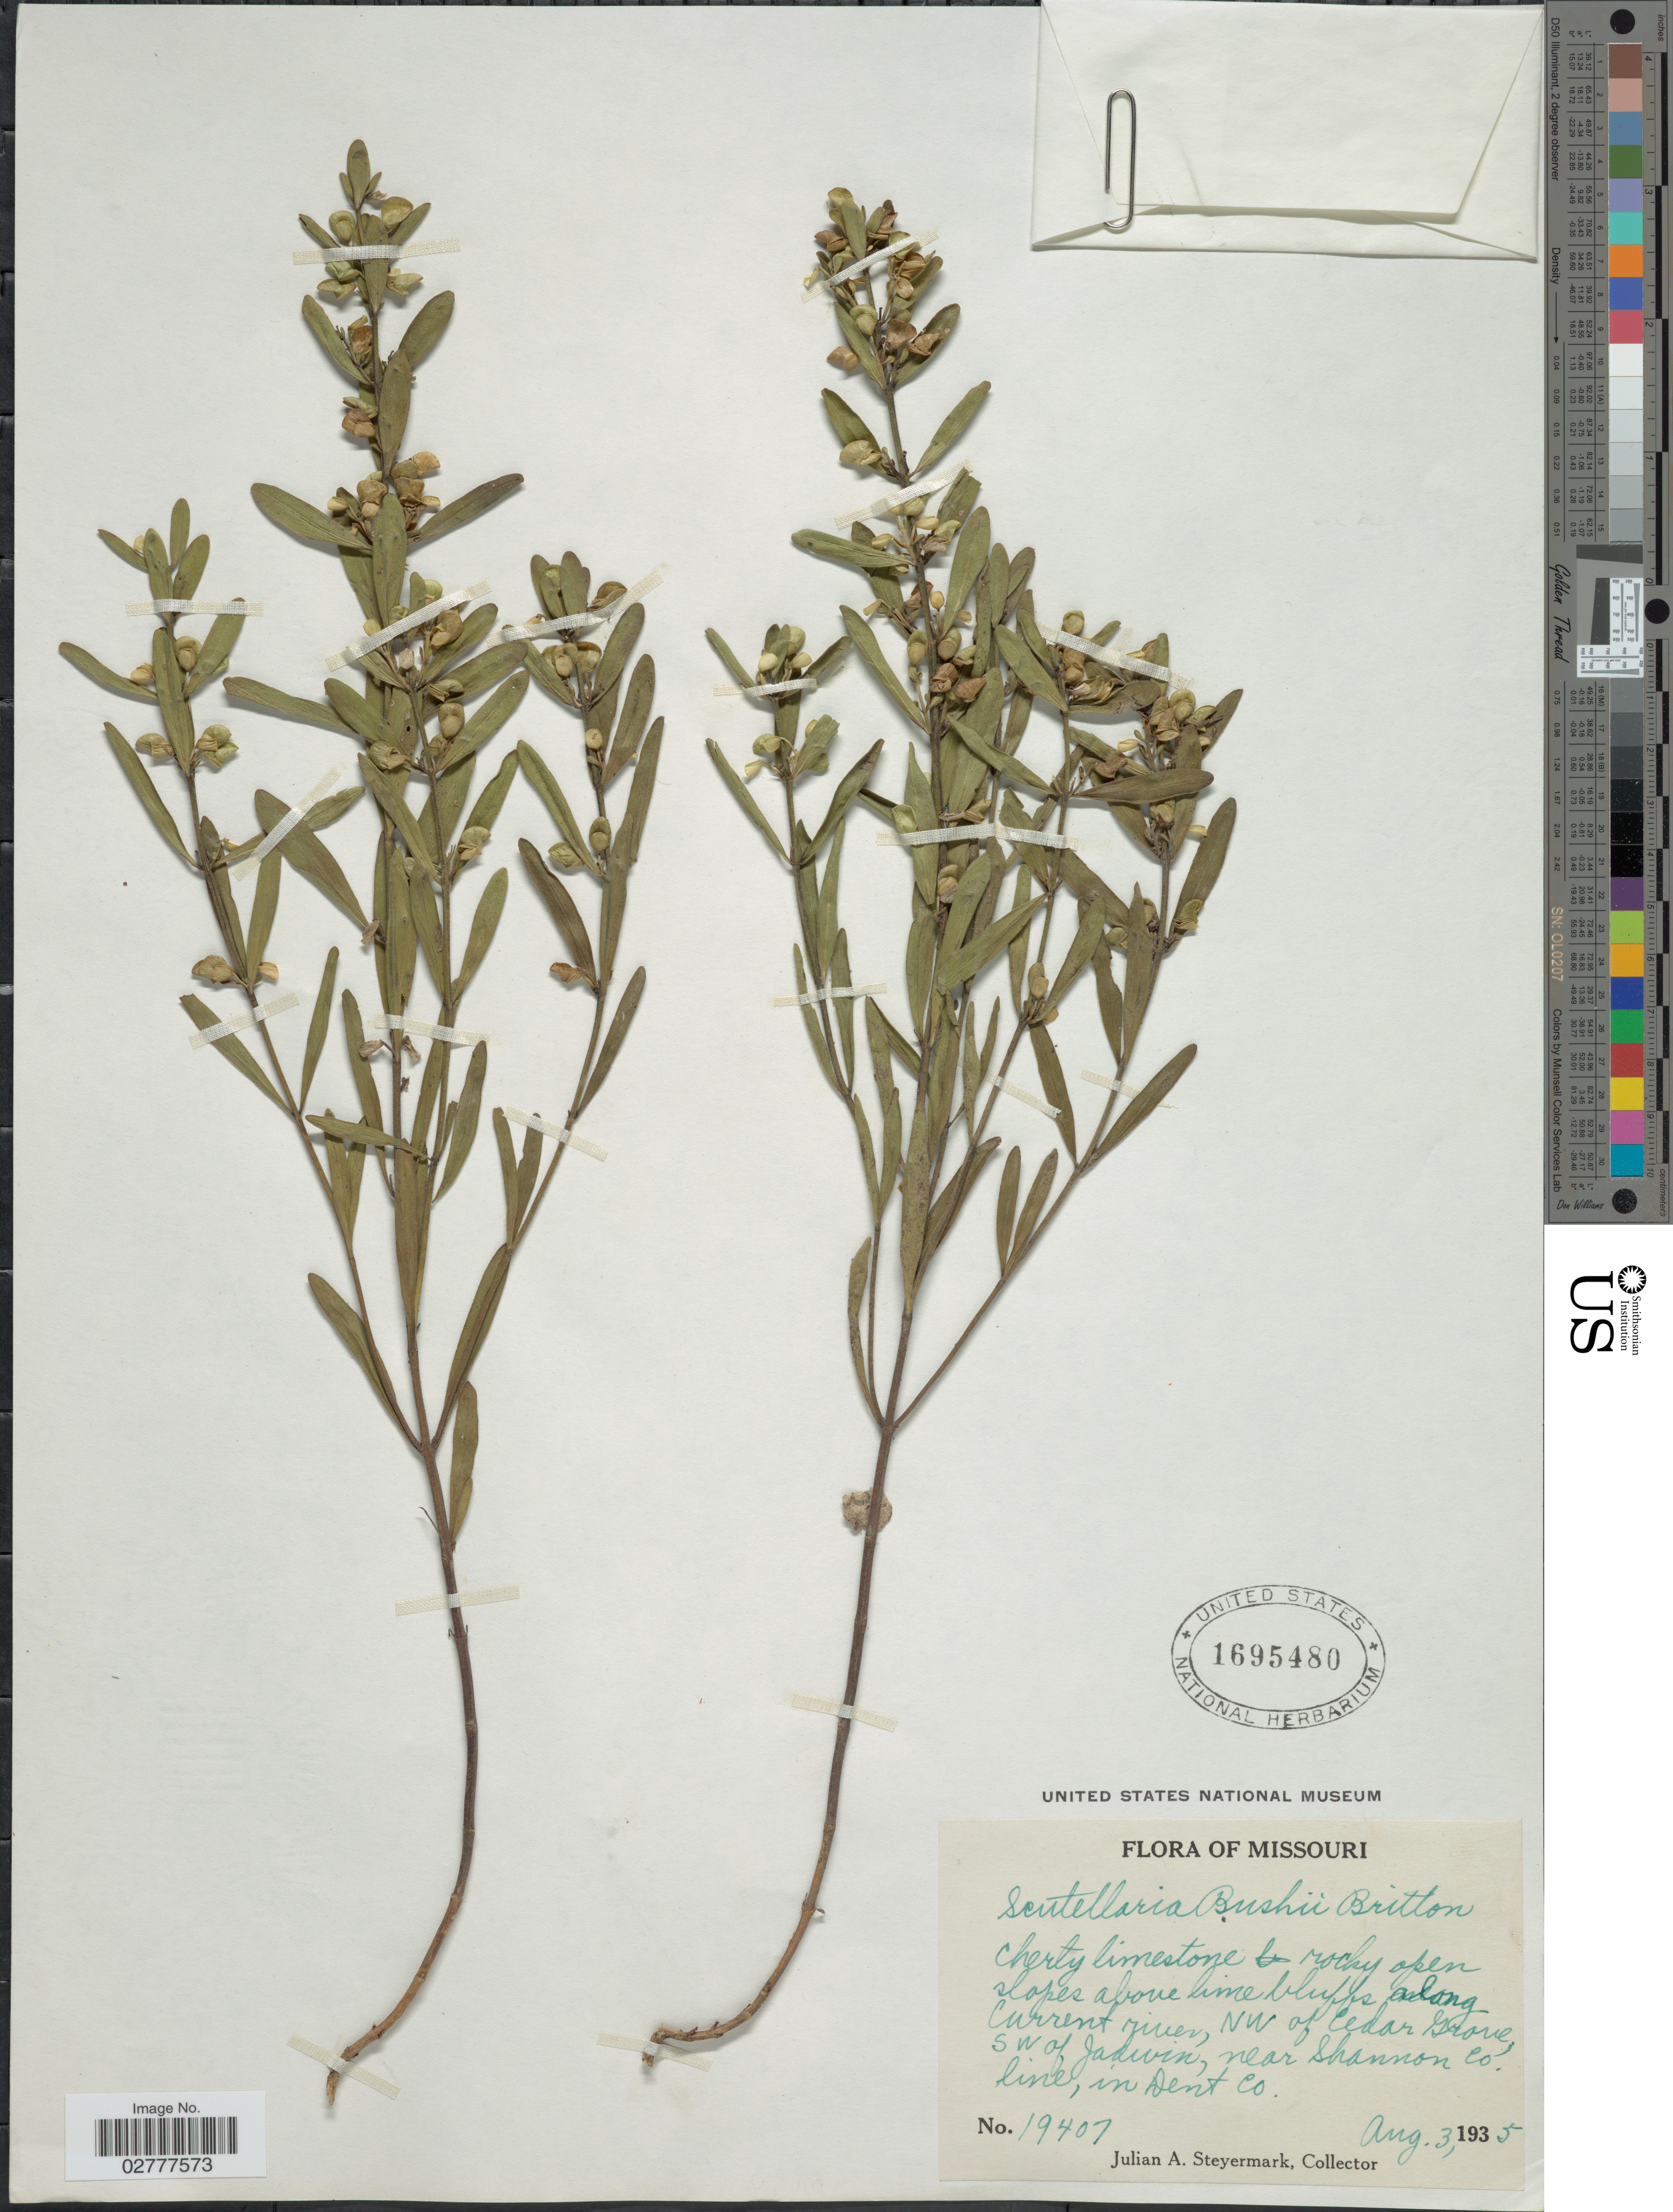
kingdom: Plantae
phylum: Tracheophyta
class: Magnoliopsida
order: Lamiales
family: Lamiaceae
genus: Scutellaria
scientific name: Scutellaria bushii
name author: Britton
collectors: J. Steyermark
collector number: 19407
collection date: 1935-08-03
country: United States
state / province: Missouri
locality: Rocky open slopes above lime bluffs along current river, NW of Cedar Grove, SW of Jadwin, near Shannon Co. line, in Dent Co.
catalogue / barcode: US 1695480